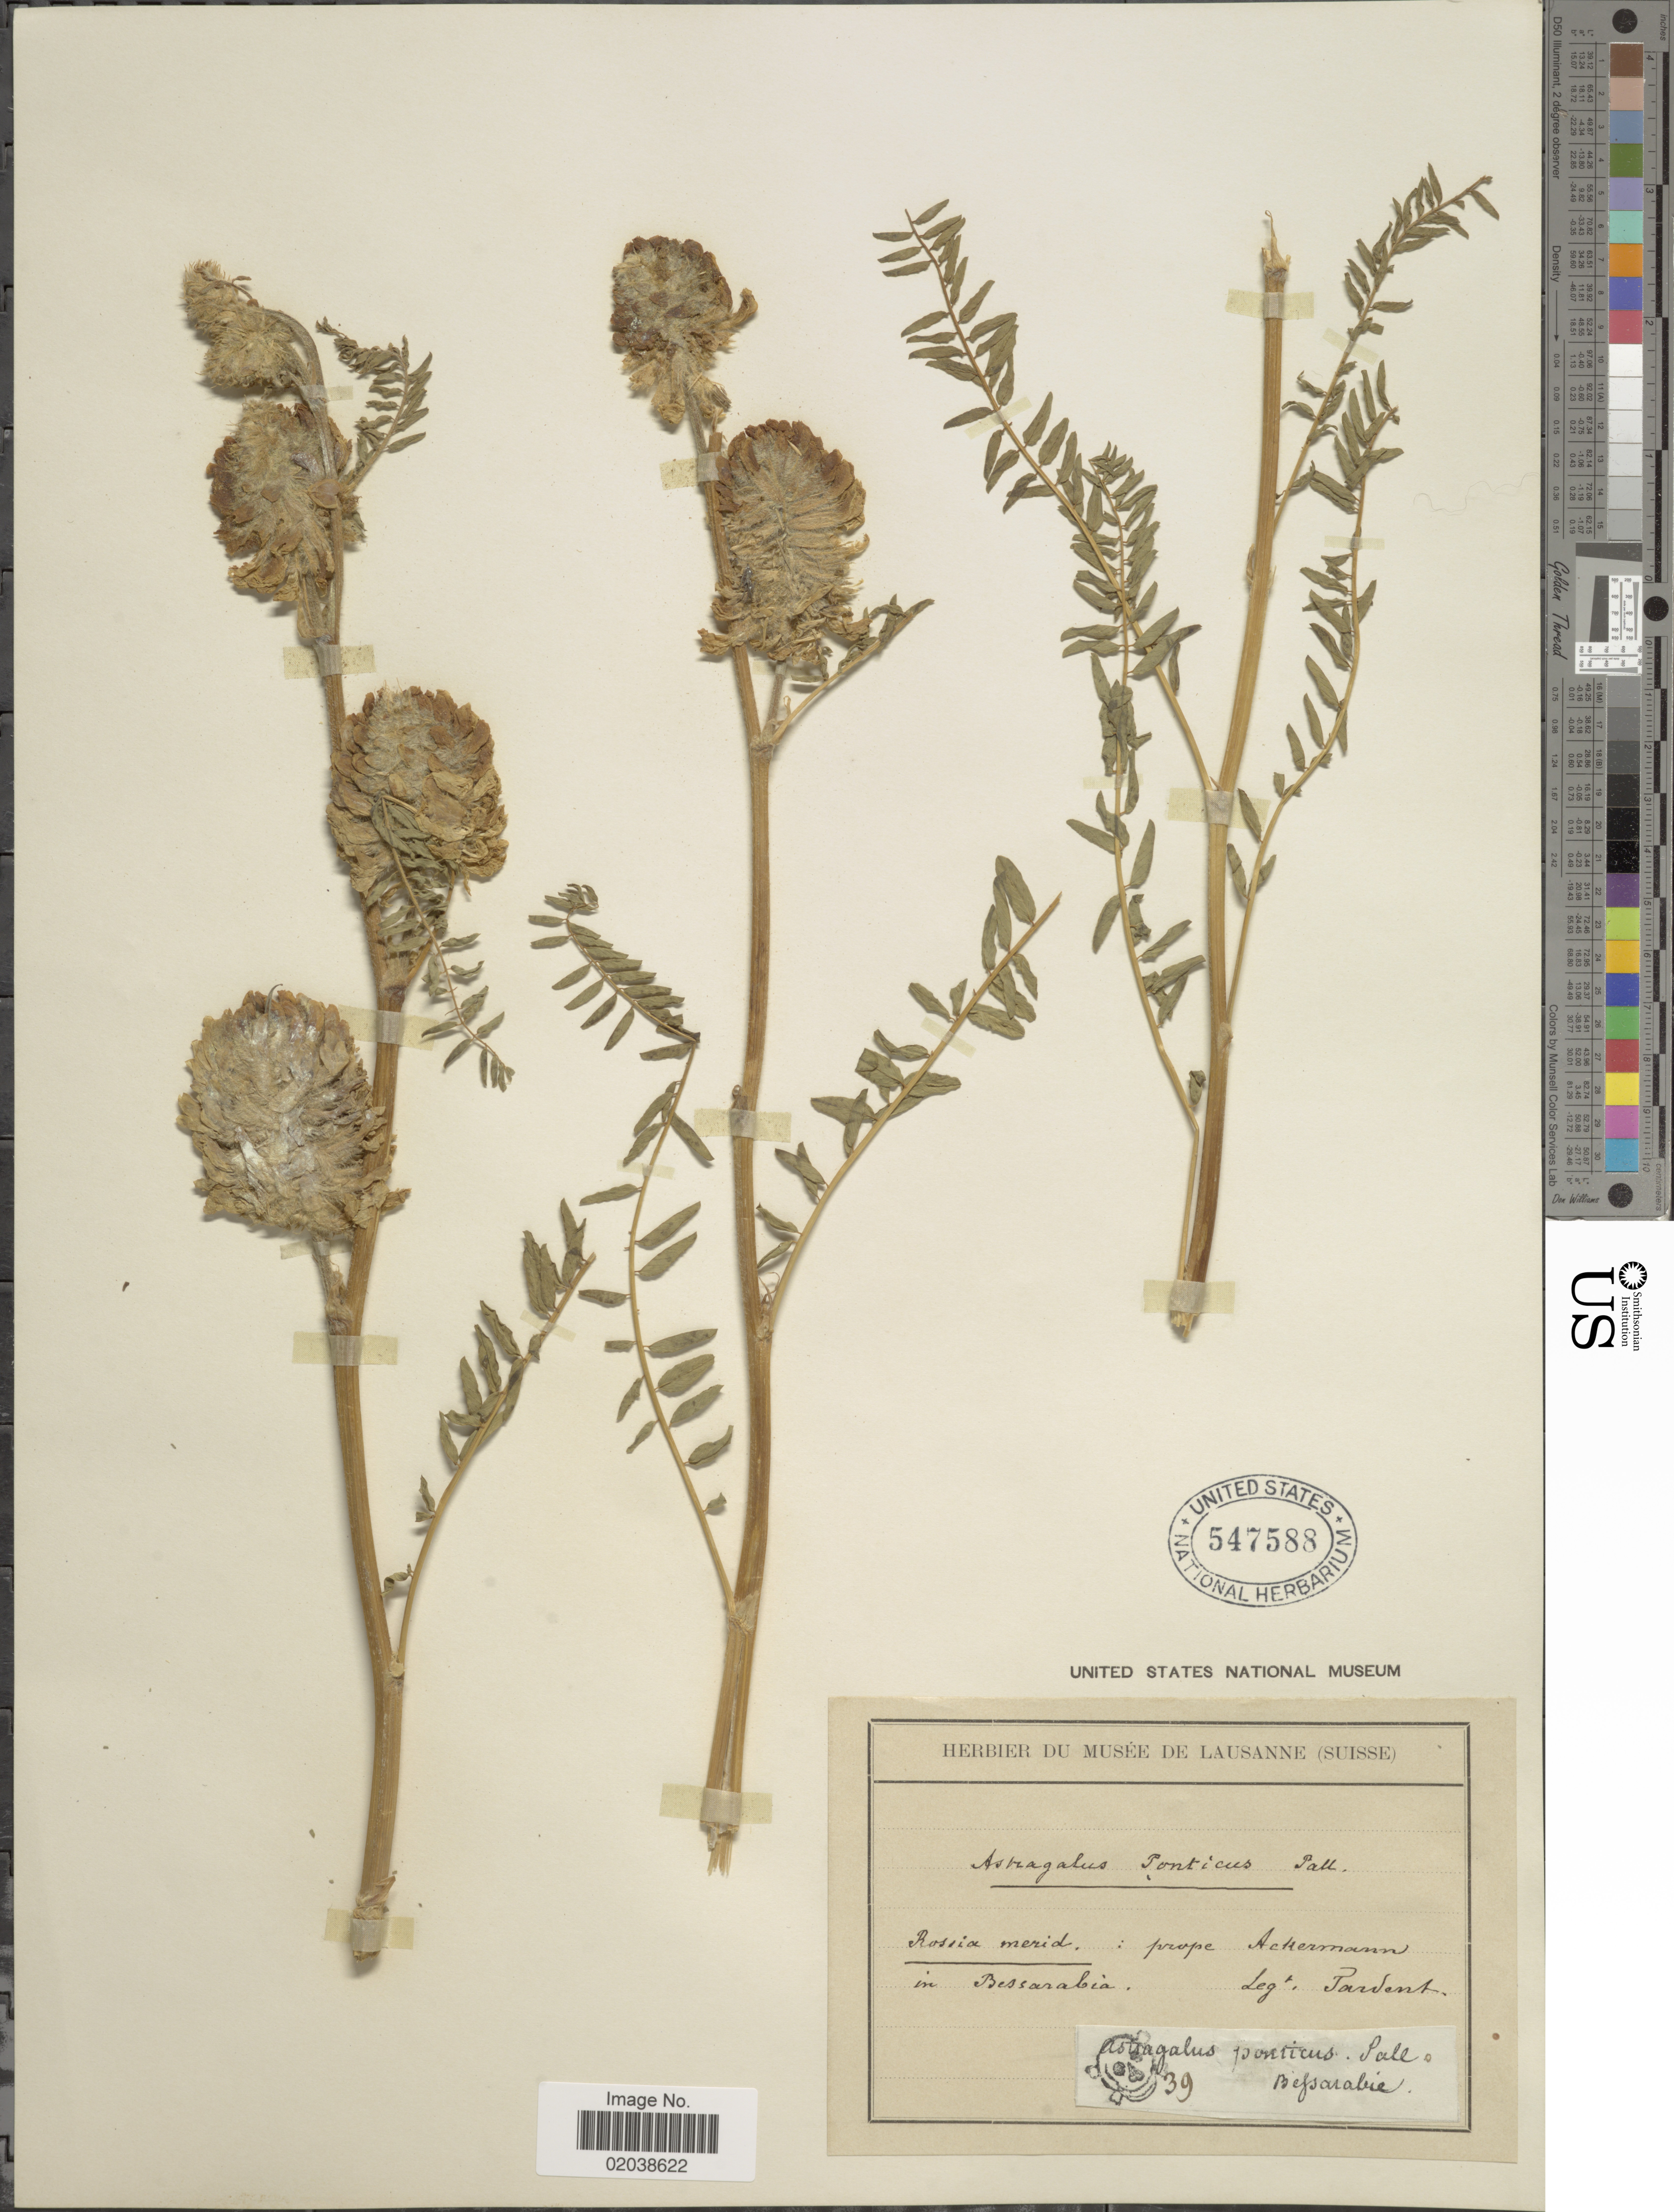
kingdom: Plantae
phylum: Tracheophyta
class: Magnoliopsida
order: Fabales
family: Fabaceae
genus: Astragalus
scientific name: Astragalus ponticus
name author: Pall.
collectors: Pardent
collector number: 39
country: Moldova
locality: Rossia merid.: prope Akermann in Bersarabia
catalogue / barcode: US 547588